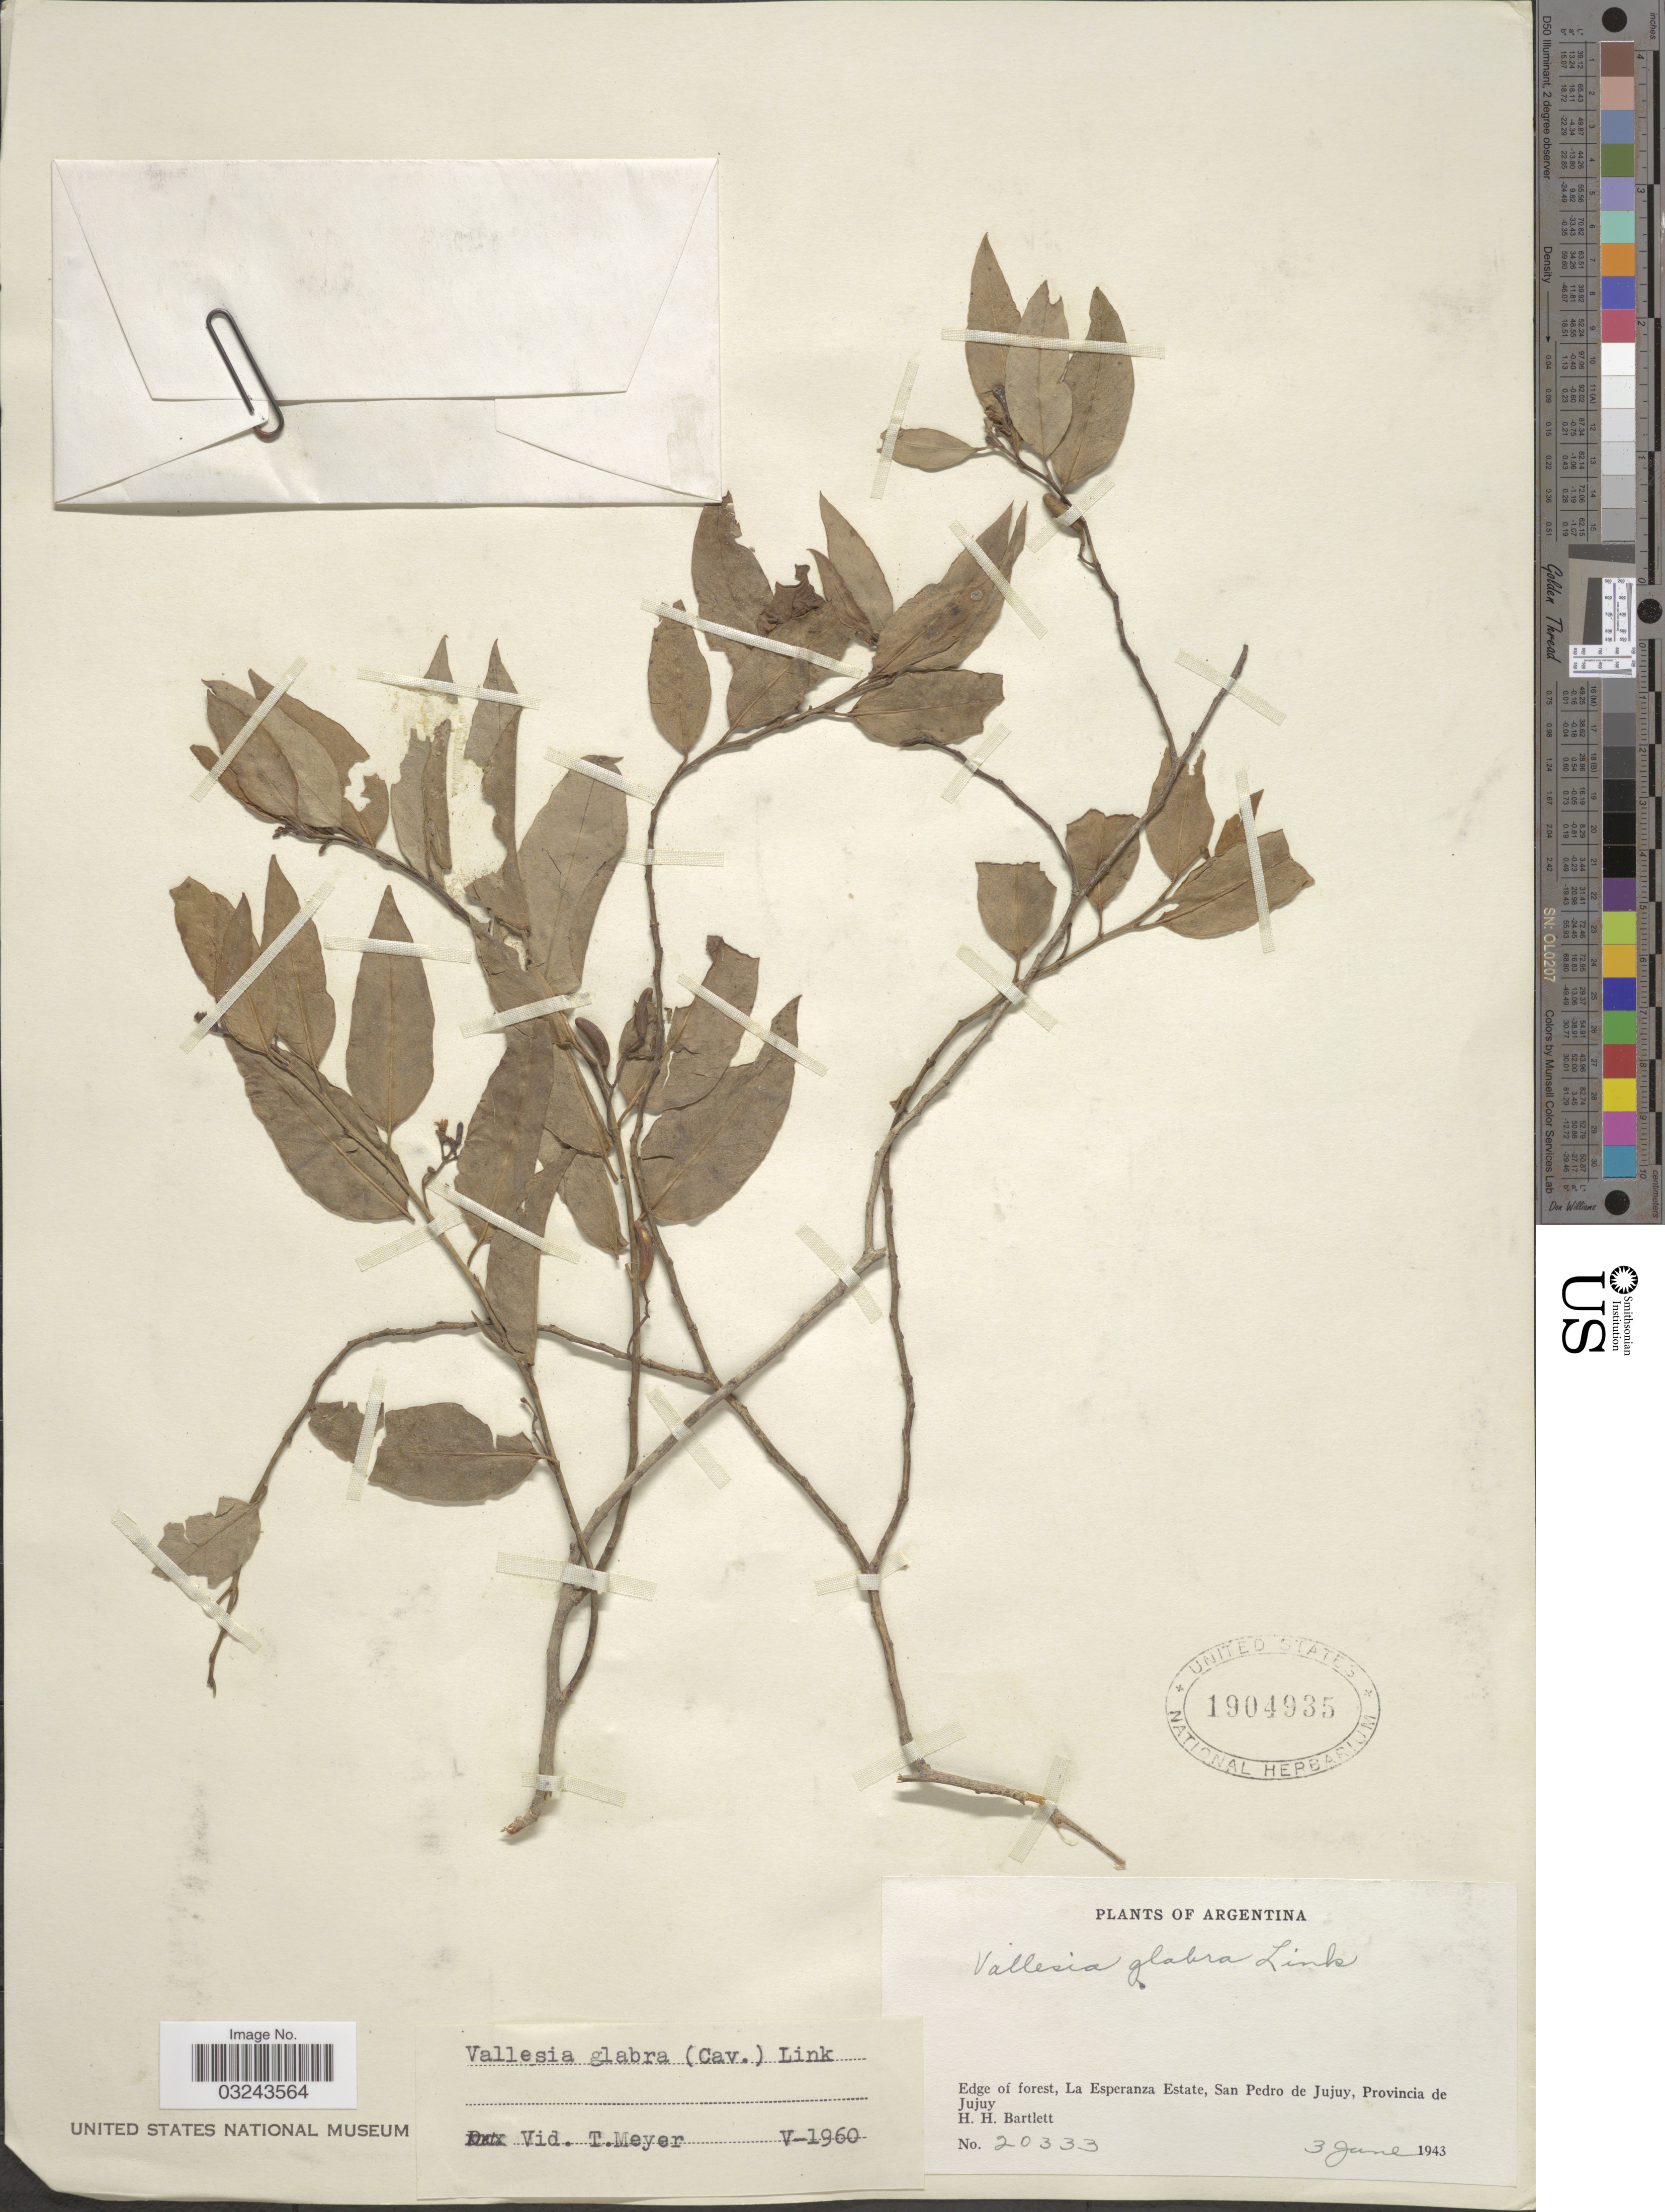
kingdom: Plantae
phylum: Tracheophyta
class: Magnoliopsida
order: Gentianales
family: Apocynaceae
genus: Vallesia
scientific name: Vallesia glabra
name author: (Cav.) Link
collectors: H. H. Bartlett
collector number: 20333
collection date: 1943-06-03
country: Argentina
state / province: Jujuy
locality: Edge of forest, La Esperanza Estate, San Pedro de Jujuy, Provincia de Jujuy.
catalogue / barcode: US 1904935